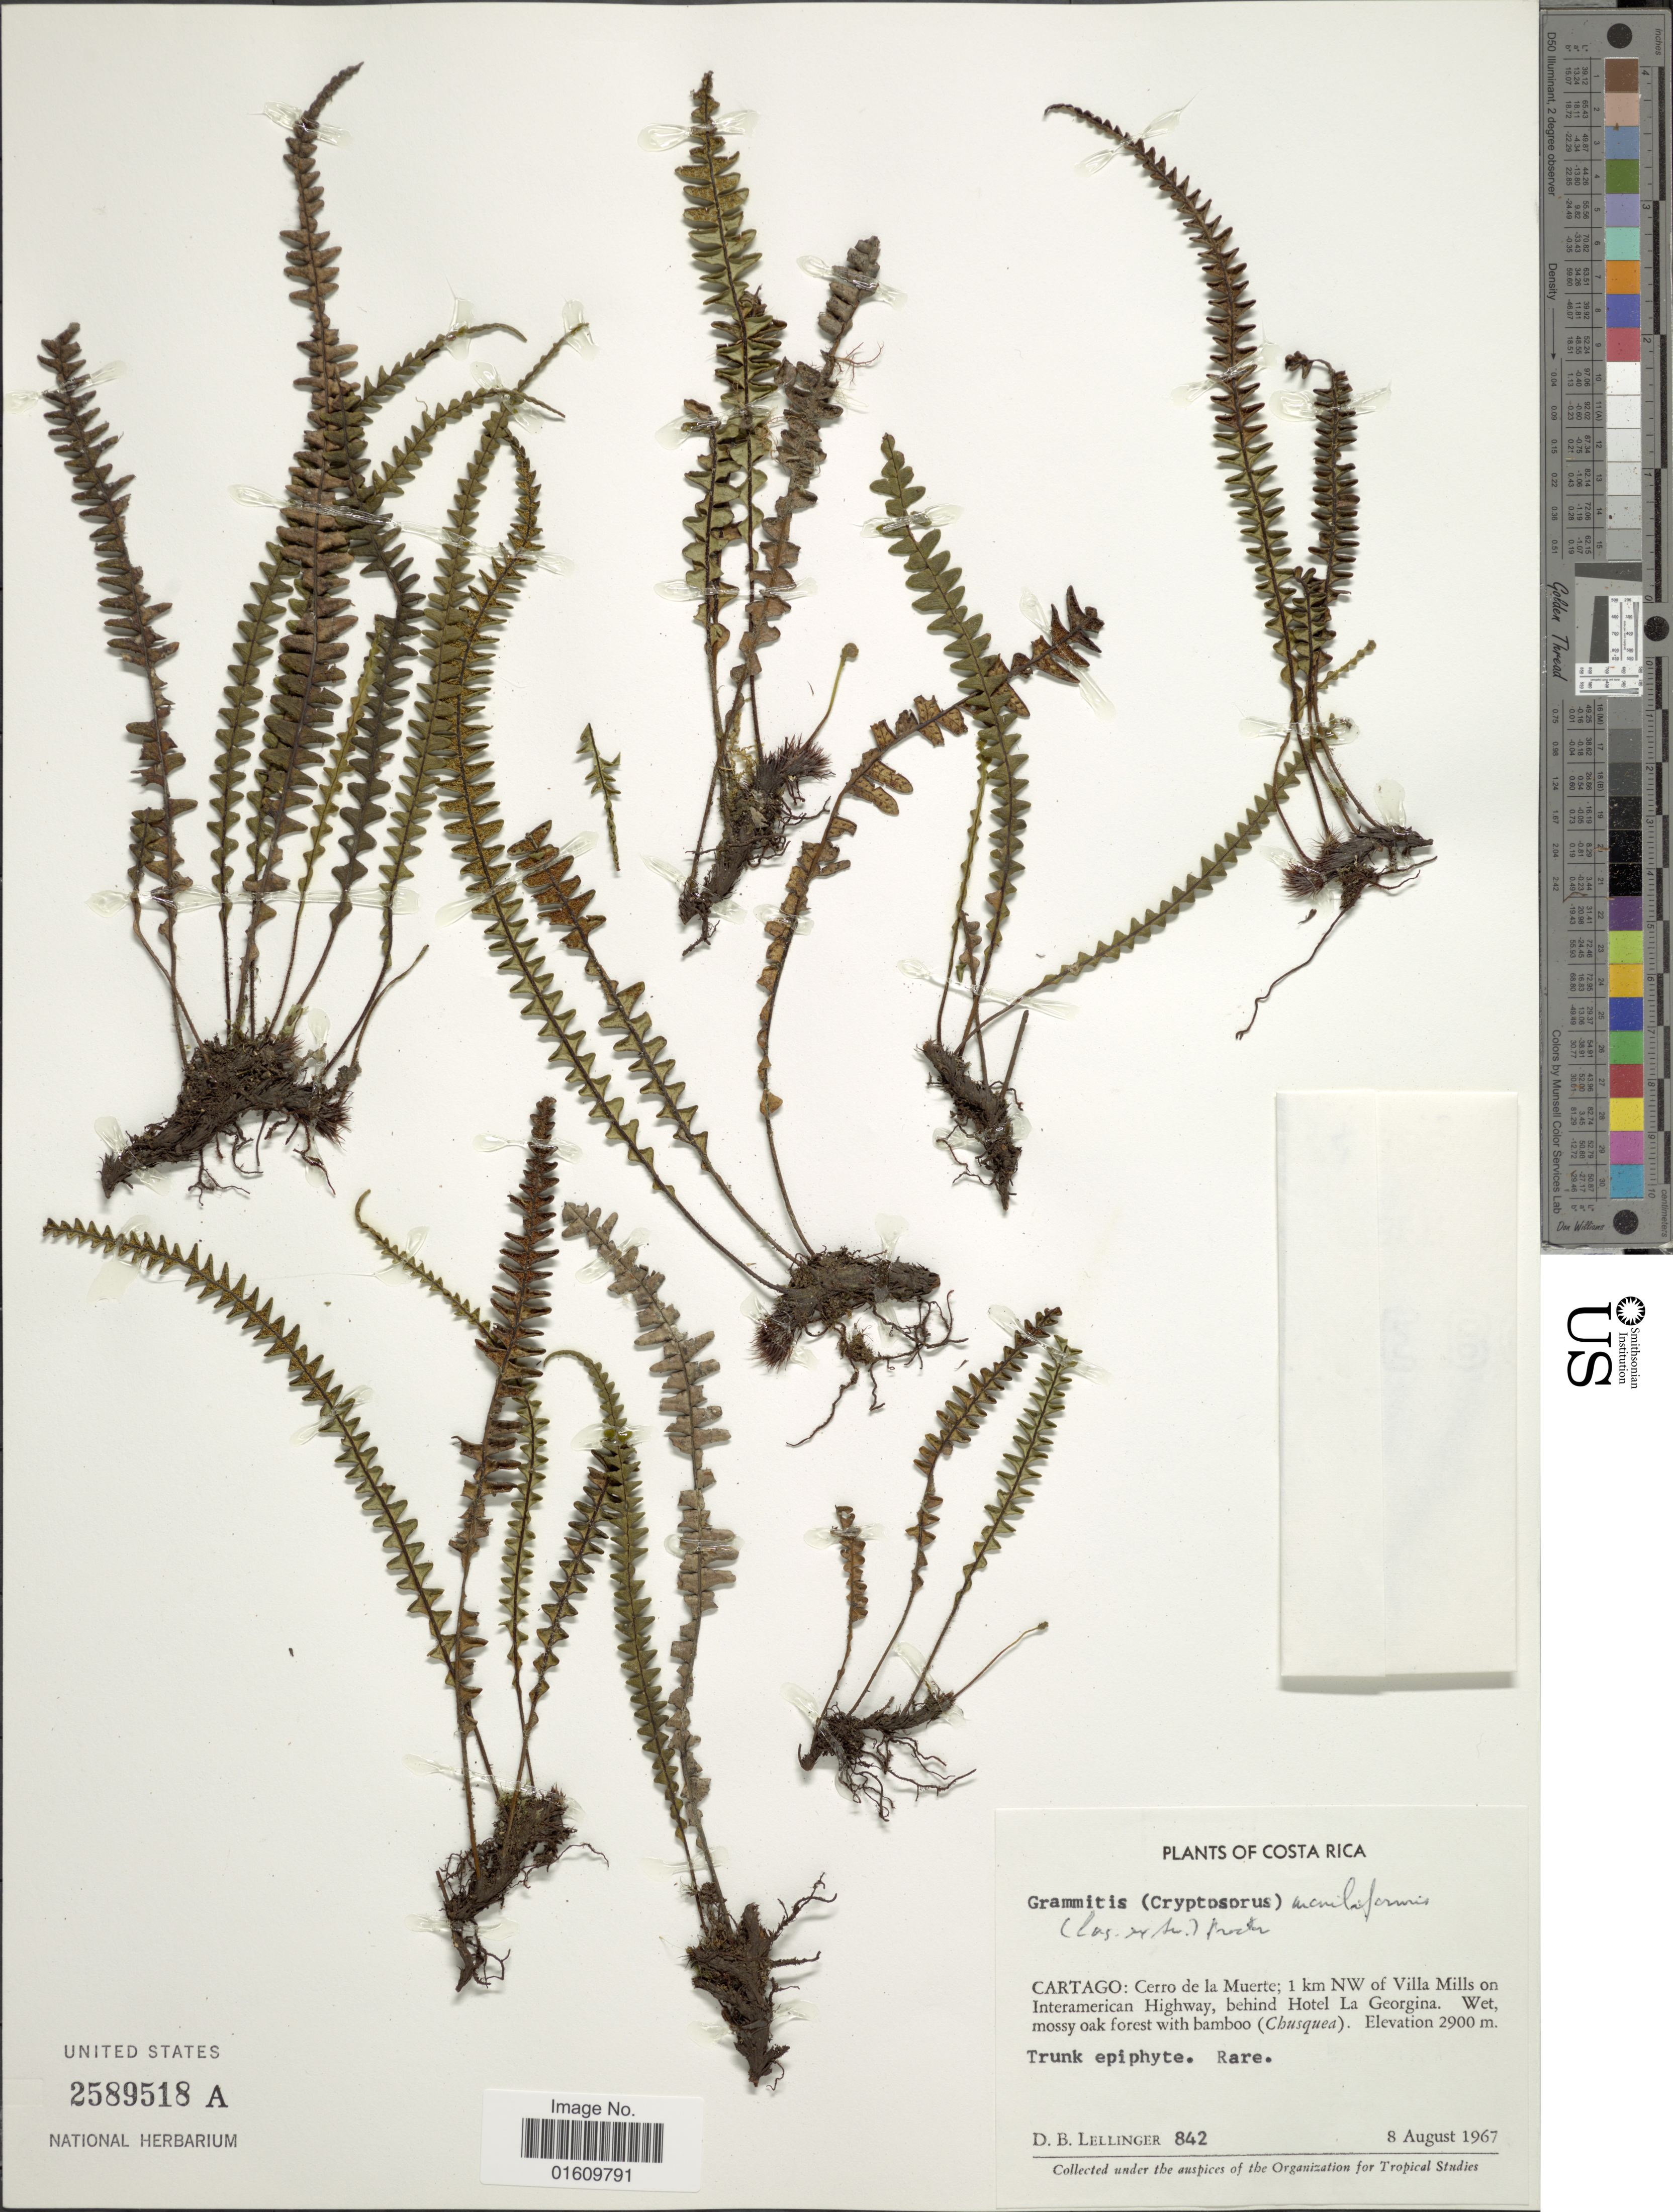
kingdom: Plantae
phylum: Tracheophyta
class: Polypodiopsida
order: Polypodiales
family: Polypodiaceae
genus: Melpomene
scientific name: Melpomene moniliformis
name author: (Lag. ex Sw.) A.R. Sm. & R.C. Moran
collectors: D. B. Lellinger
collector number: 842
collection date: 1967-08-08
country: Costa Rica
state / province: Cartago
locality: Cerro de la Muerte; 1 km NW of Villa Mills on Interamerican Highway, behind Hotel La Georgina.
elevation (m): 2900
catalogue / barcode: US 2589518A